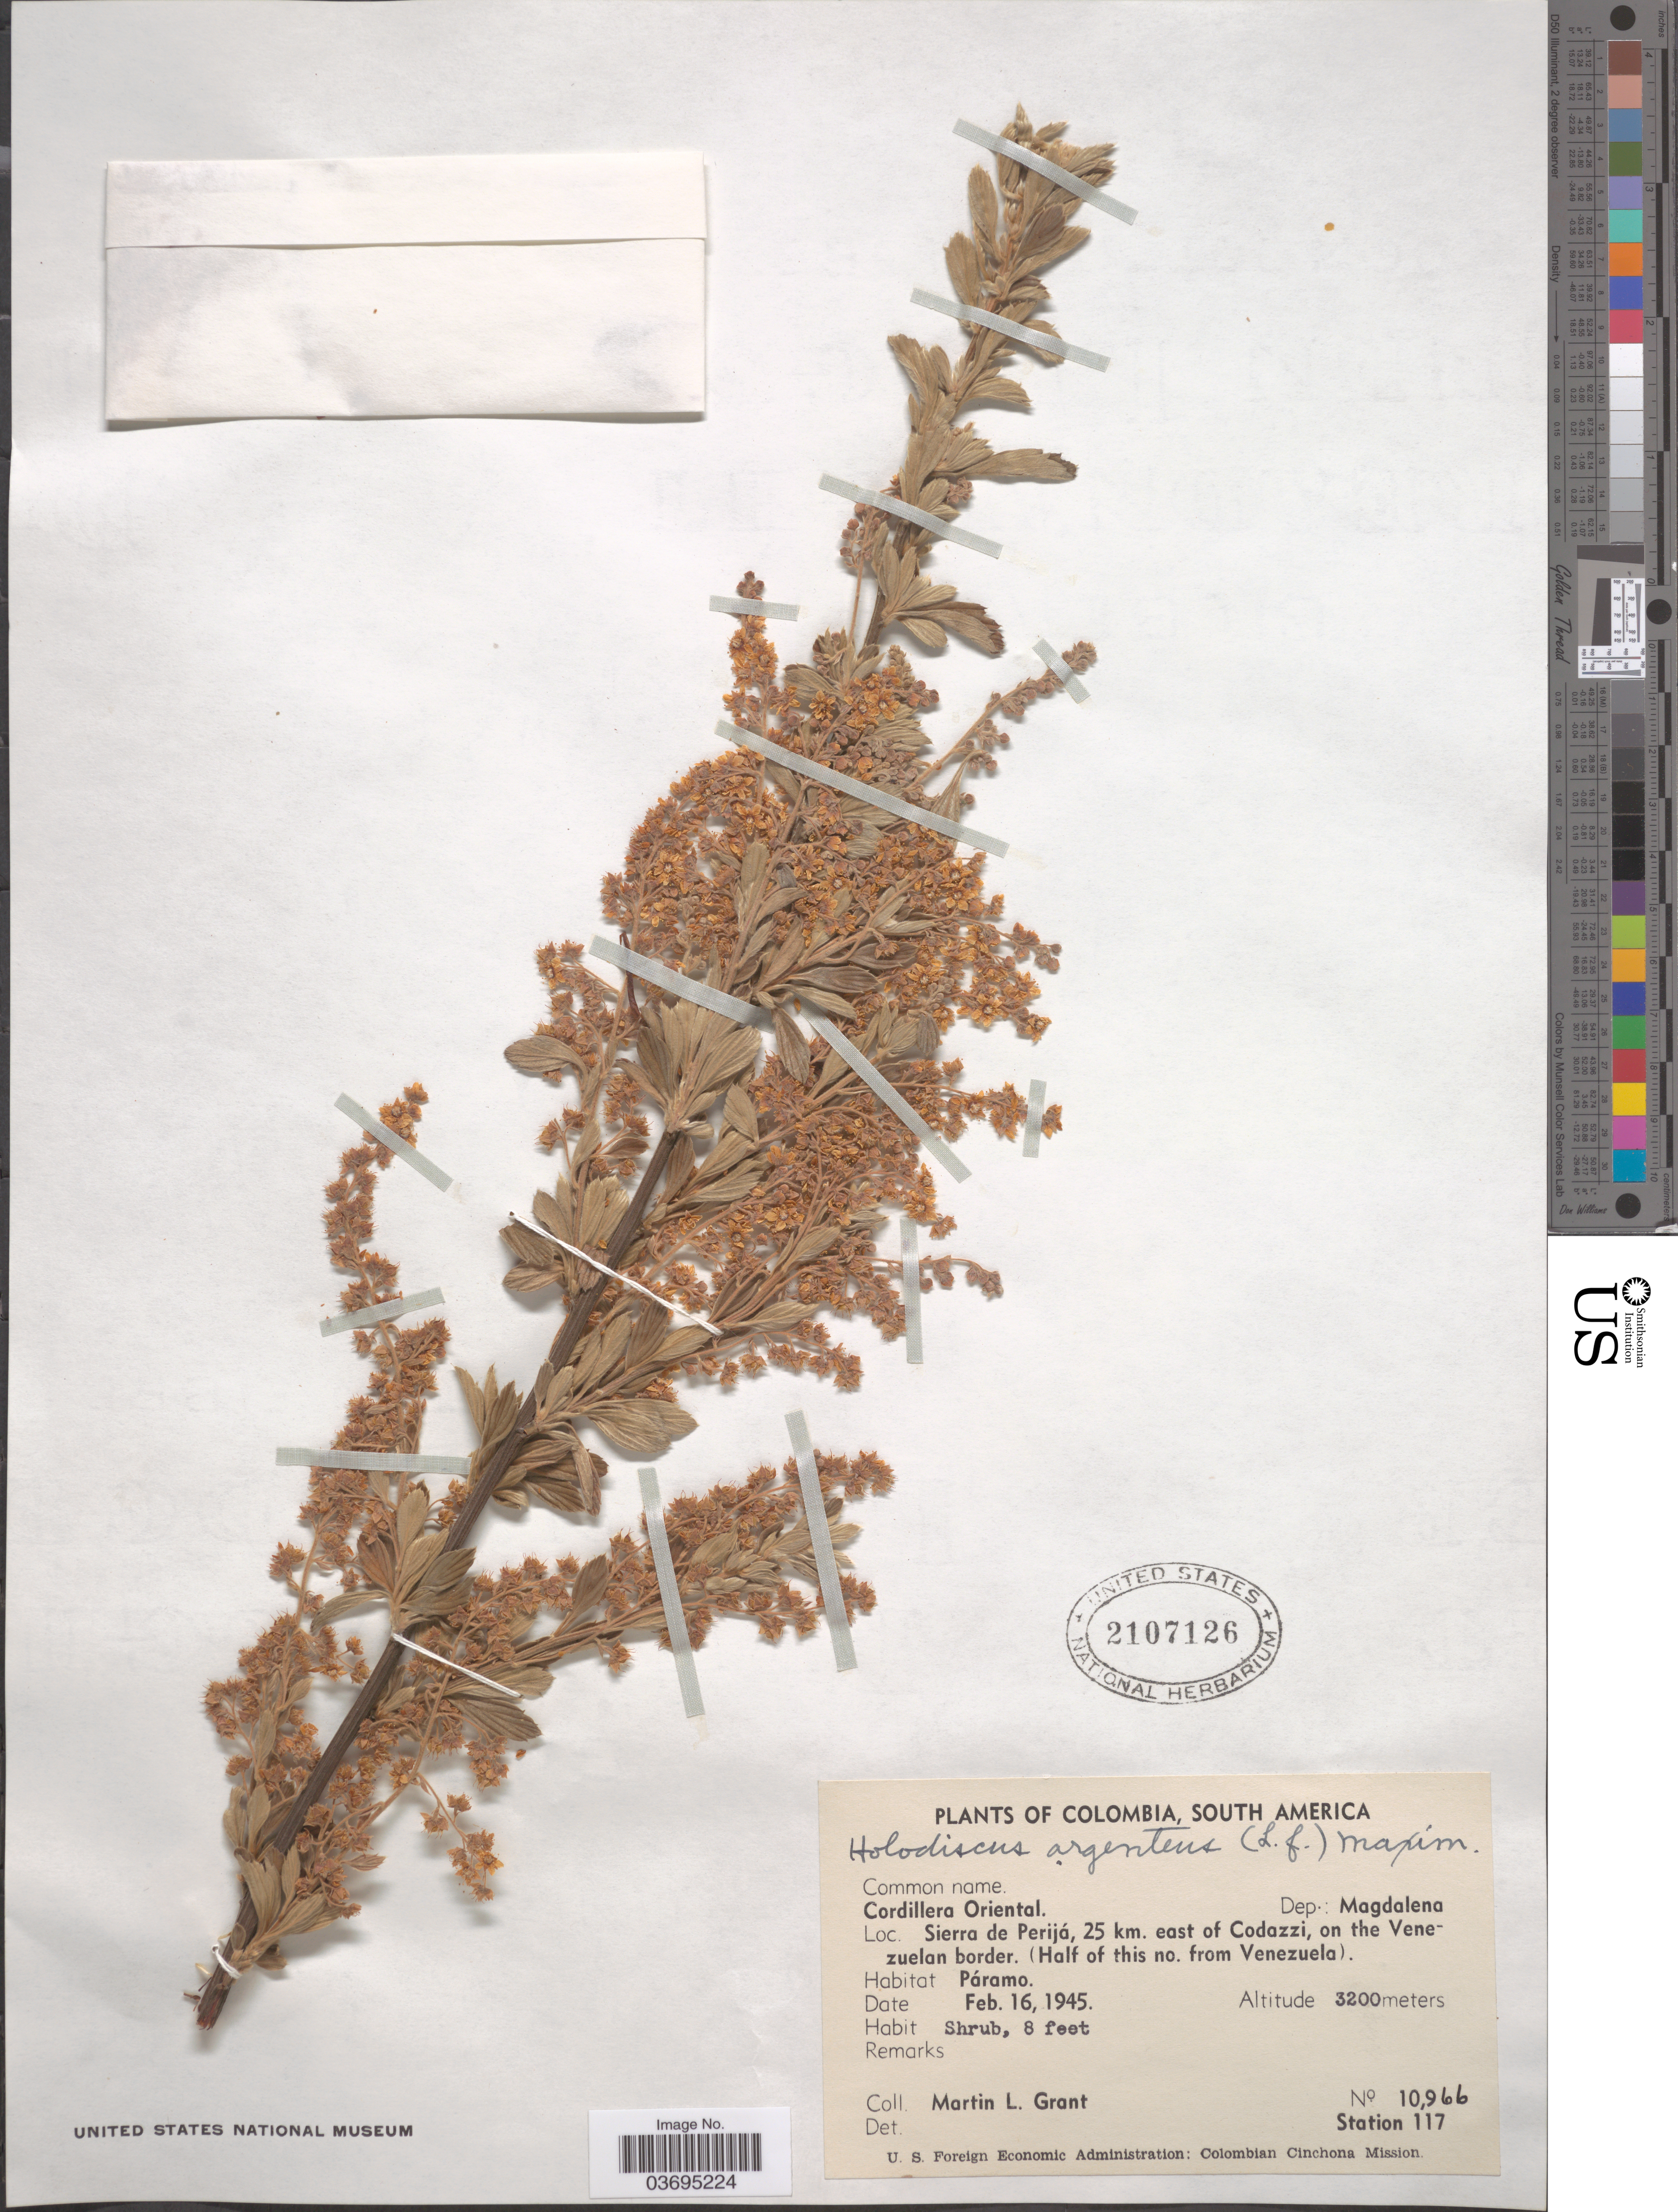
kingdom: Plantae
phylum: Tracheophyta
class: Magnoliopsida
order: Rosales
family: Rosaceae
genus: Holodiscus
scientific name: Holodiscus argenteus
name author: (L. f.) Maxim.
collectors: M. L. Grant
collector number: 10966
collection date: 1945-02-16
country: Colombia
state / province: Magdalena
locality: Cordillera Oriental. Dep.: Magdalena. Sierra de Perijá, 25 km. east of Codazzi, on the Venezuelan border. Station 117.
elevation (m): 3200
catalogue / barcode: US 2107126